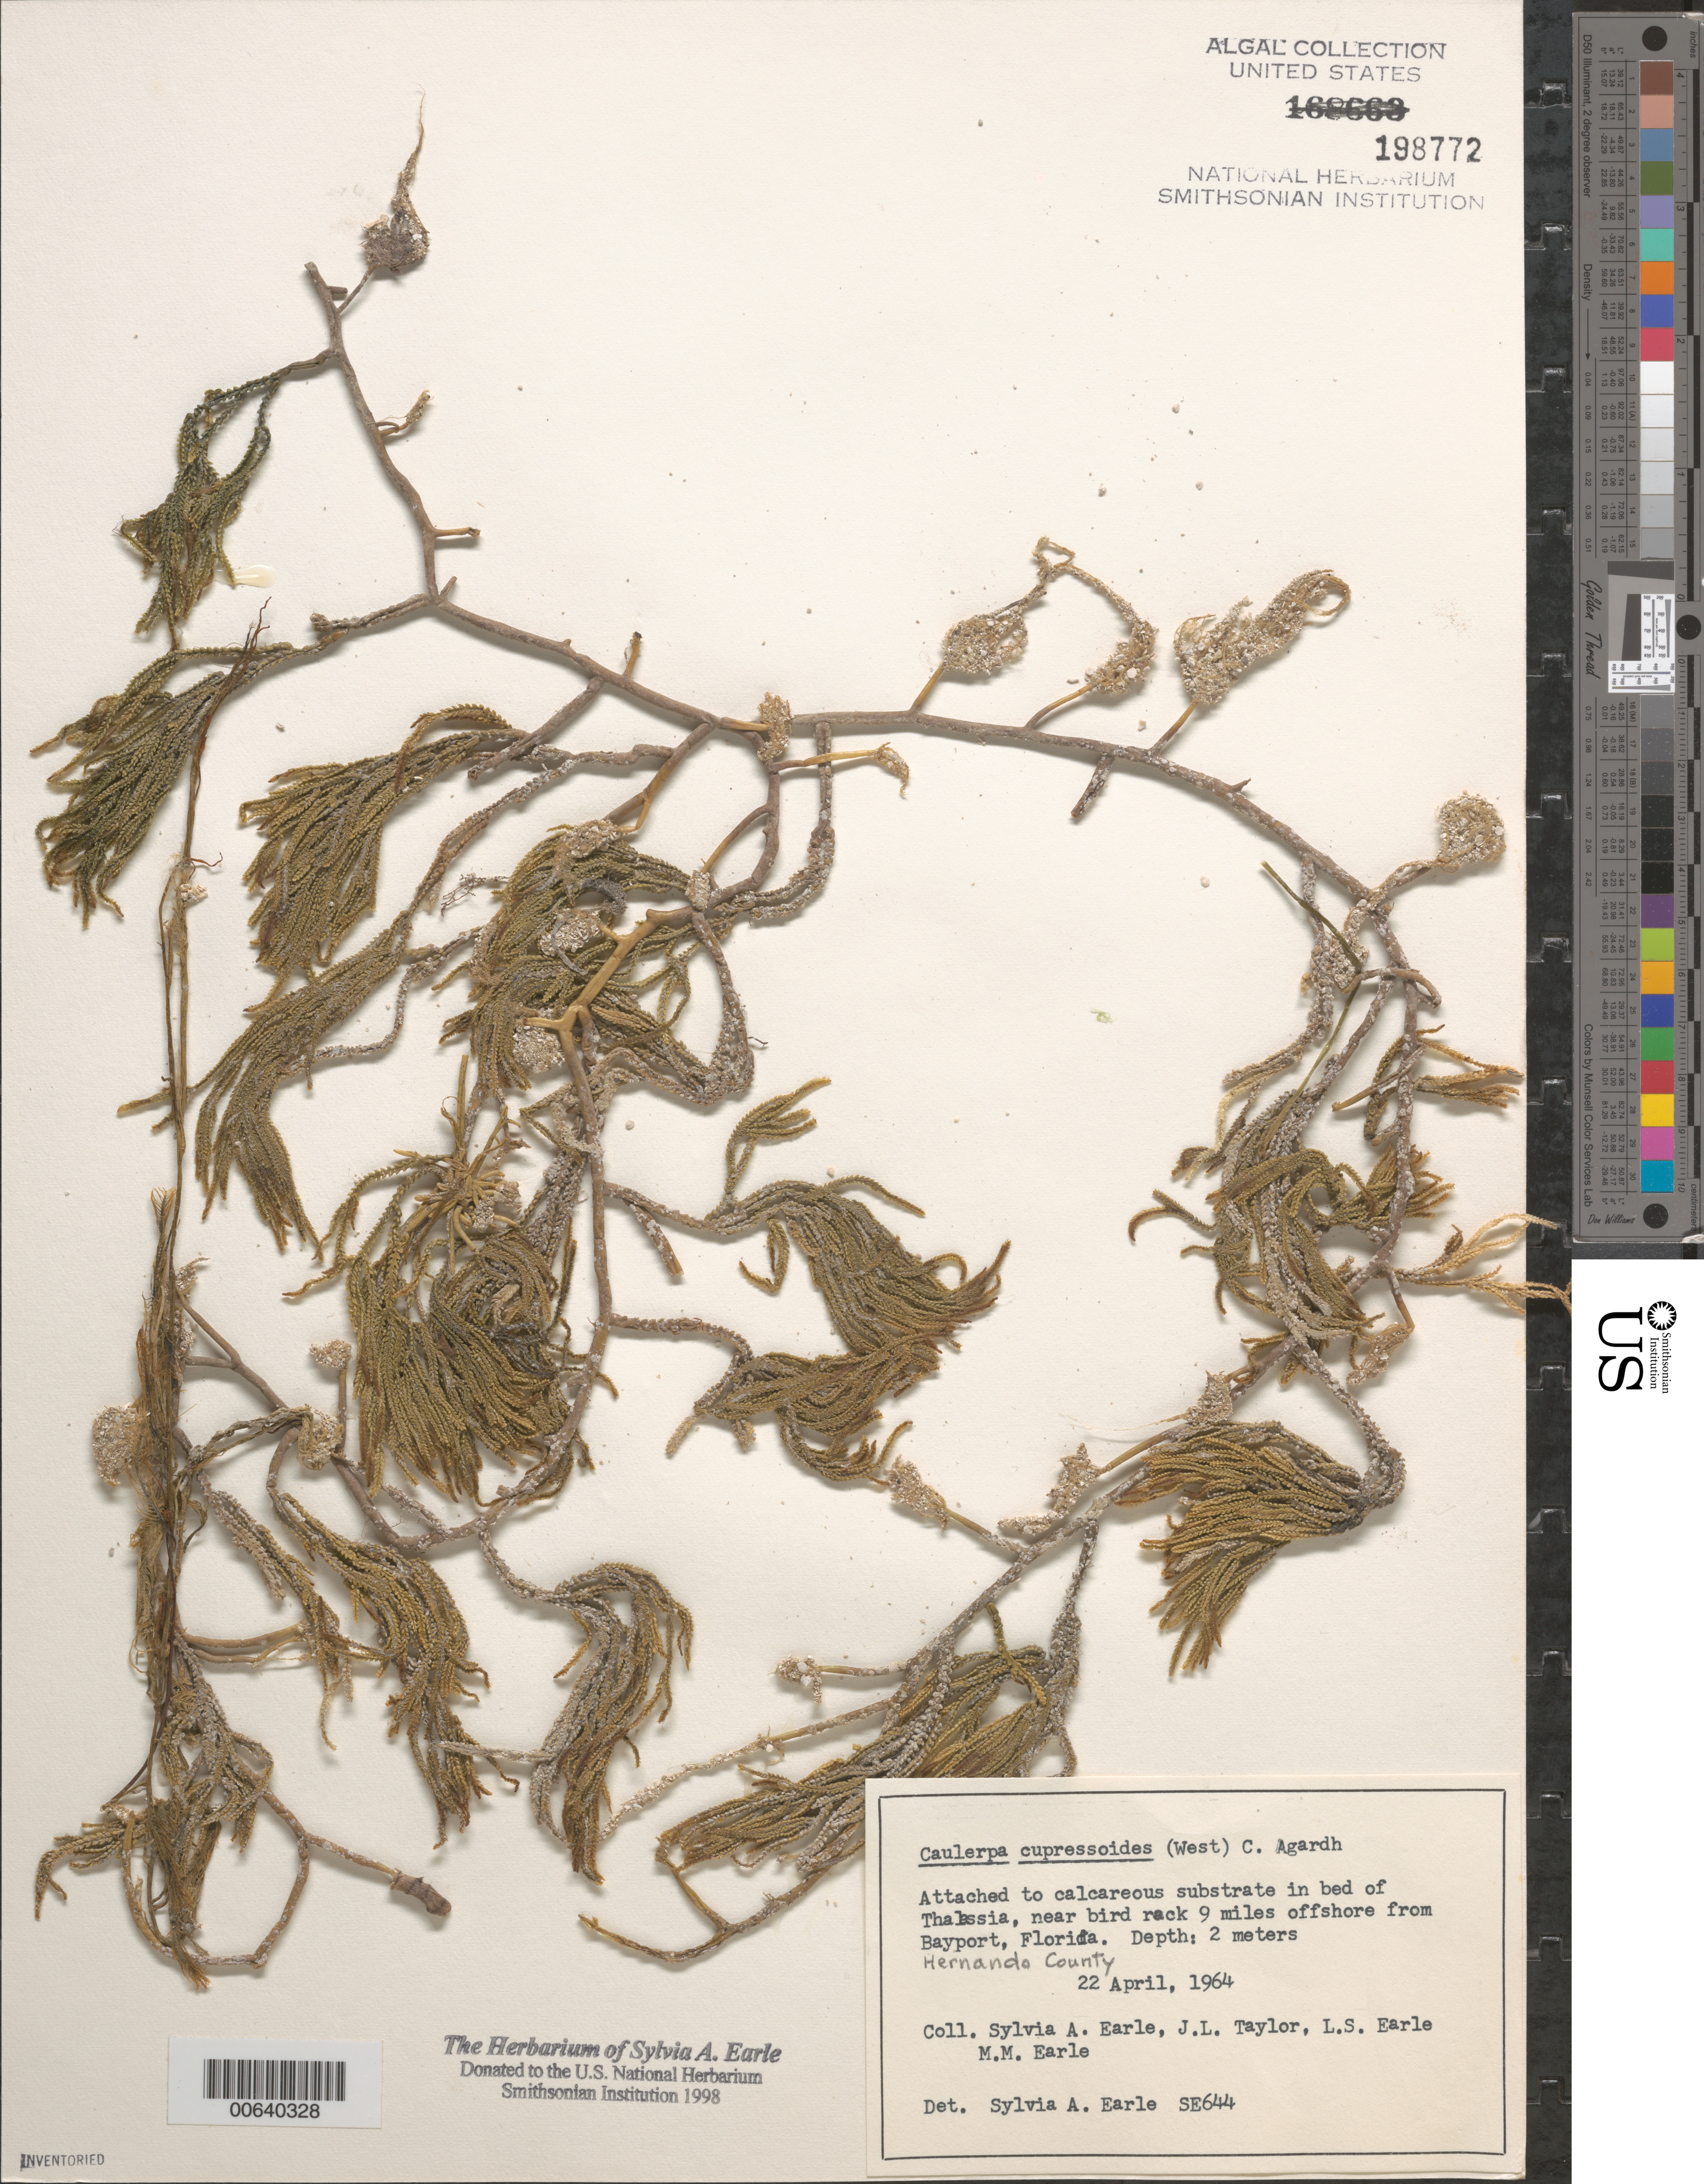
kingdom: Plantae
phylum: Chlorophyta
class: Ulvophyceae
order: Bryopsidales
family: Caulerpaceae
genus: Caulerpa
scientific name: Caulerpa cupressoides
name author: (Vahl) C. Agardh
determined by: Earle, S. A.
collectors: S. A. Earle, J. L. Taylor, L. Earle & M. Earle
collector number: SE 644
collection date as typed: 22 Apr 1964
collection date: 1964-04-22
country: United States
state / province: Florida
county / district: Hernando County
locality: Near bird rack 9 miles off Bayport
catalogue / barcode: US 198772